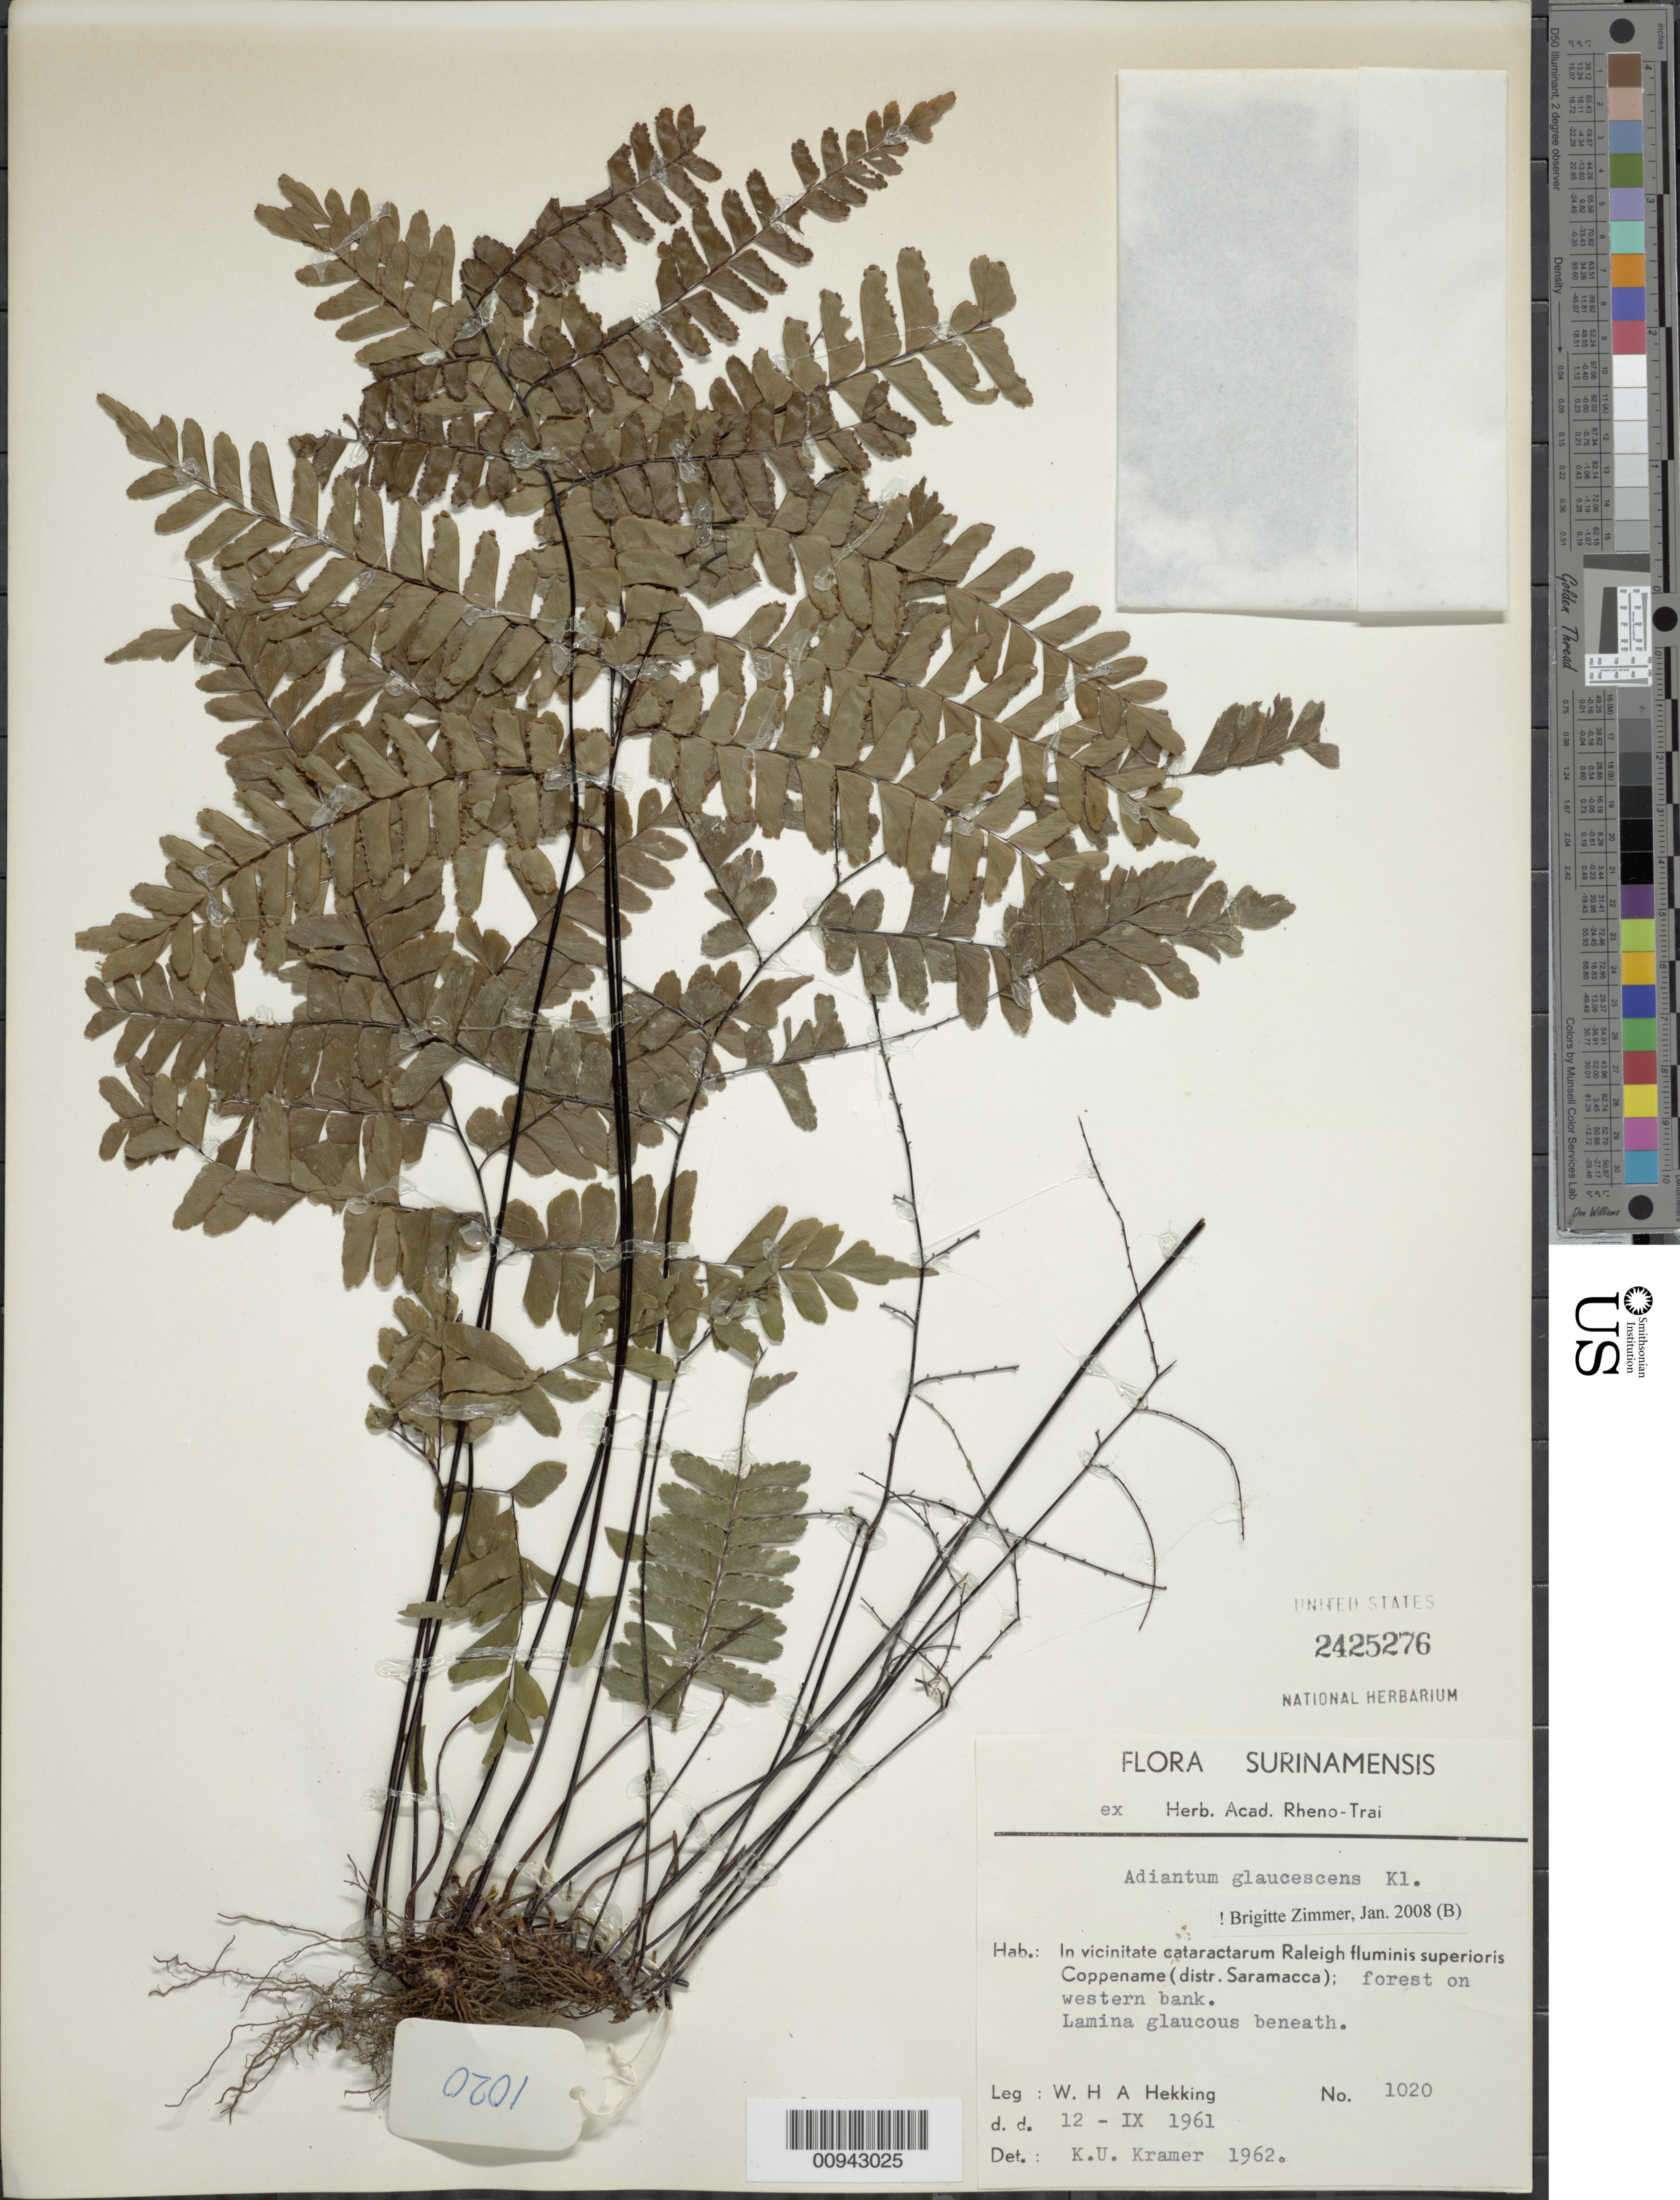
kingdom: Plantae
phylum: Tracheophyta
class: Polypodiopsida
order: Polypodiales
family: Pteridaceae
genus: Adiantum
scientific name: Adiantum glaucescens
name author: Klotzsch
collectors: W. H. A. Hekking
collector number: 1020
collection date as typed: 12-Sep-61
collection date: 1961-09-12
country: Suriname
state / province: Saramacca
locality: Coppename, vic. cataractarum Raleigh fluminis superíoris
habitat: Forest on western bank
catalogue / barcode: US 2425276